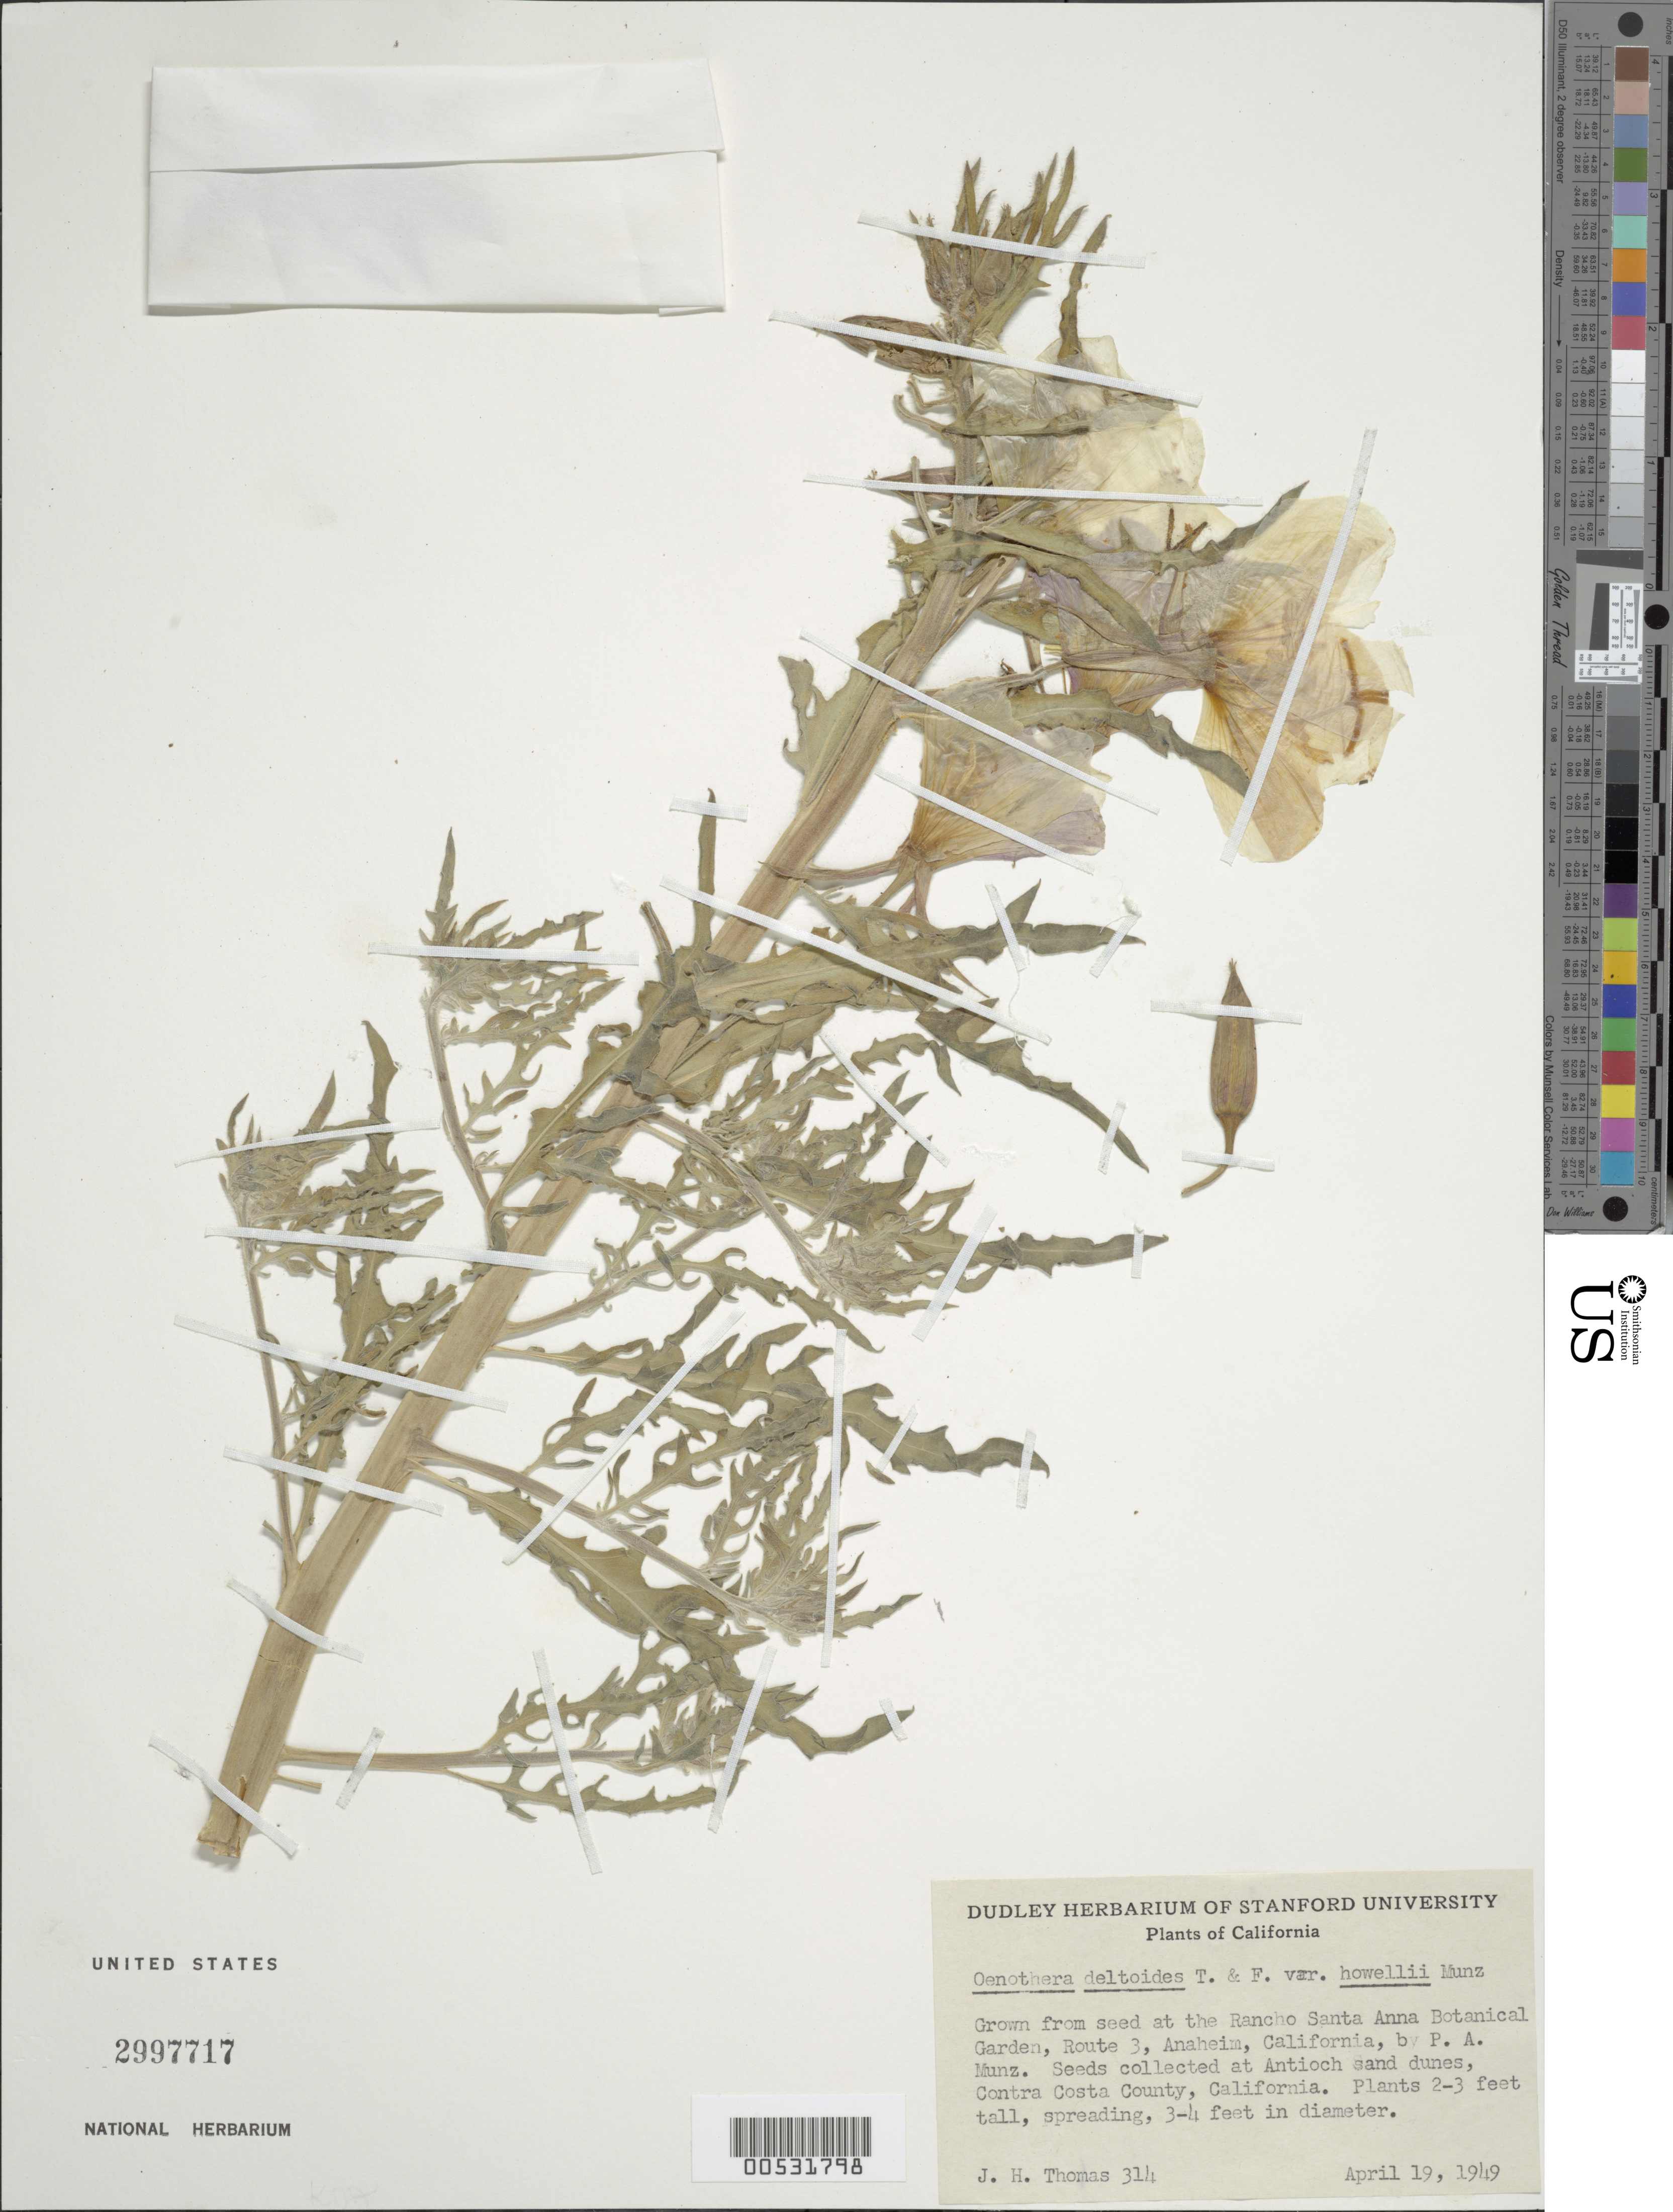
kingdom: Plantae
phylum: Tracheophyta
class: Magnoliopsida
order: Myrtales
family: Onagraceae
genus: Oenothera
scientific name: Oenothera deltoides subsp. howellii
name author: (Munz) W.M. Klein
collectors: J. H. Thomas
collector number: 314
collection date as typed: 19 Apr 1949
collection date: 1949-04-19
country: United States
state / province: California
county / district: Contra Costa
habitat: Sand dunes.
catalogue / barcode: US 2997717